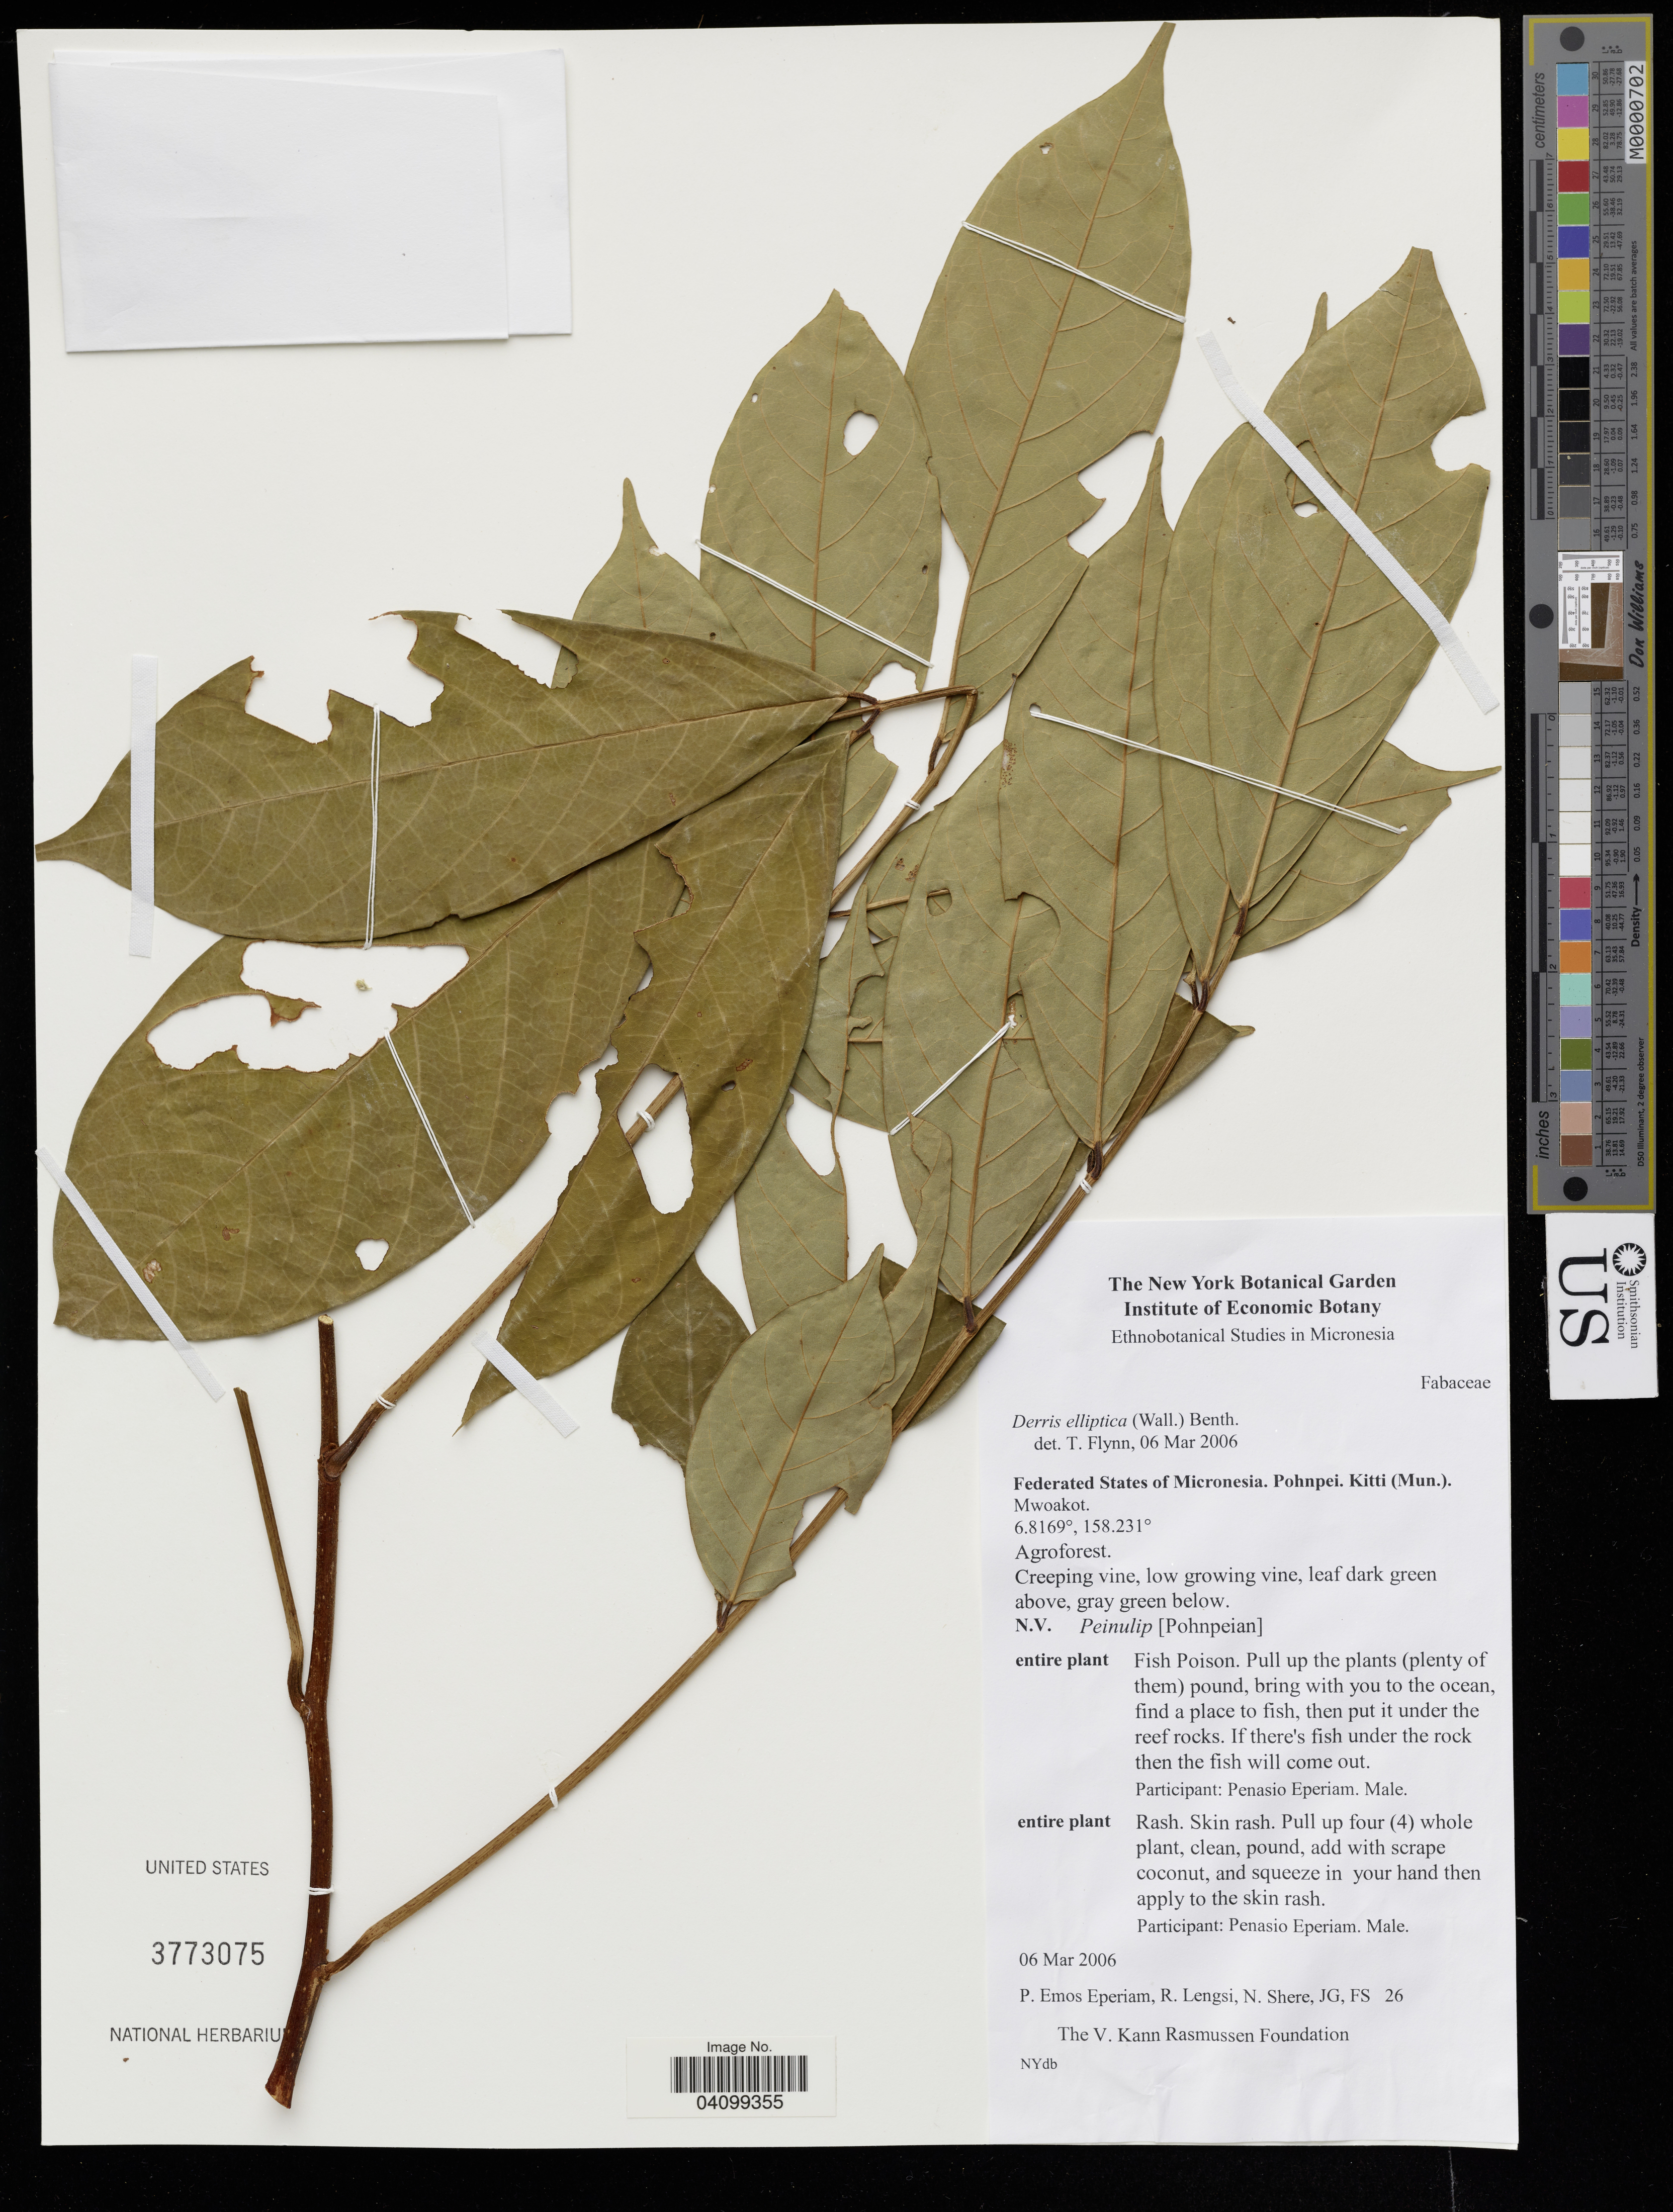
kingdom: Plantae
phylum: Tracheophyta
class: Magnoliopsida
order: Fabales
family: Fabaceae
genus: Derris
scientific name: Derris elliptica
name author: (Wall.) Benth.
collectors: P. Eperiam, R. Lengsi & N. Shere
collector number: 26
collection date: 2006-03-06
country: Micronesia, Federated States of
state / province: Pohnpei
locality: Kitti (Mun.) Mwoakot.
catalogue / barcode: US 3773075